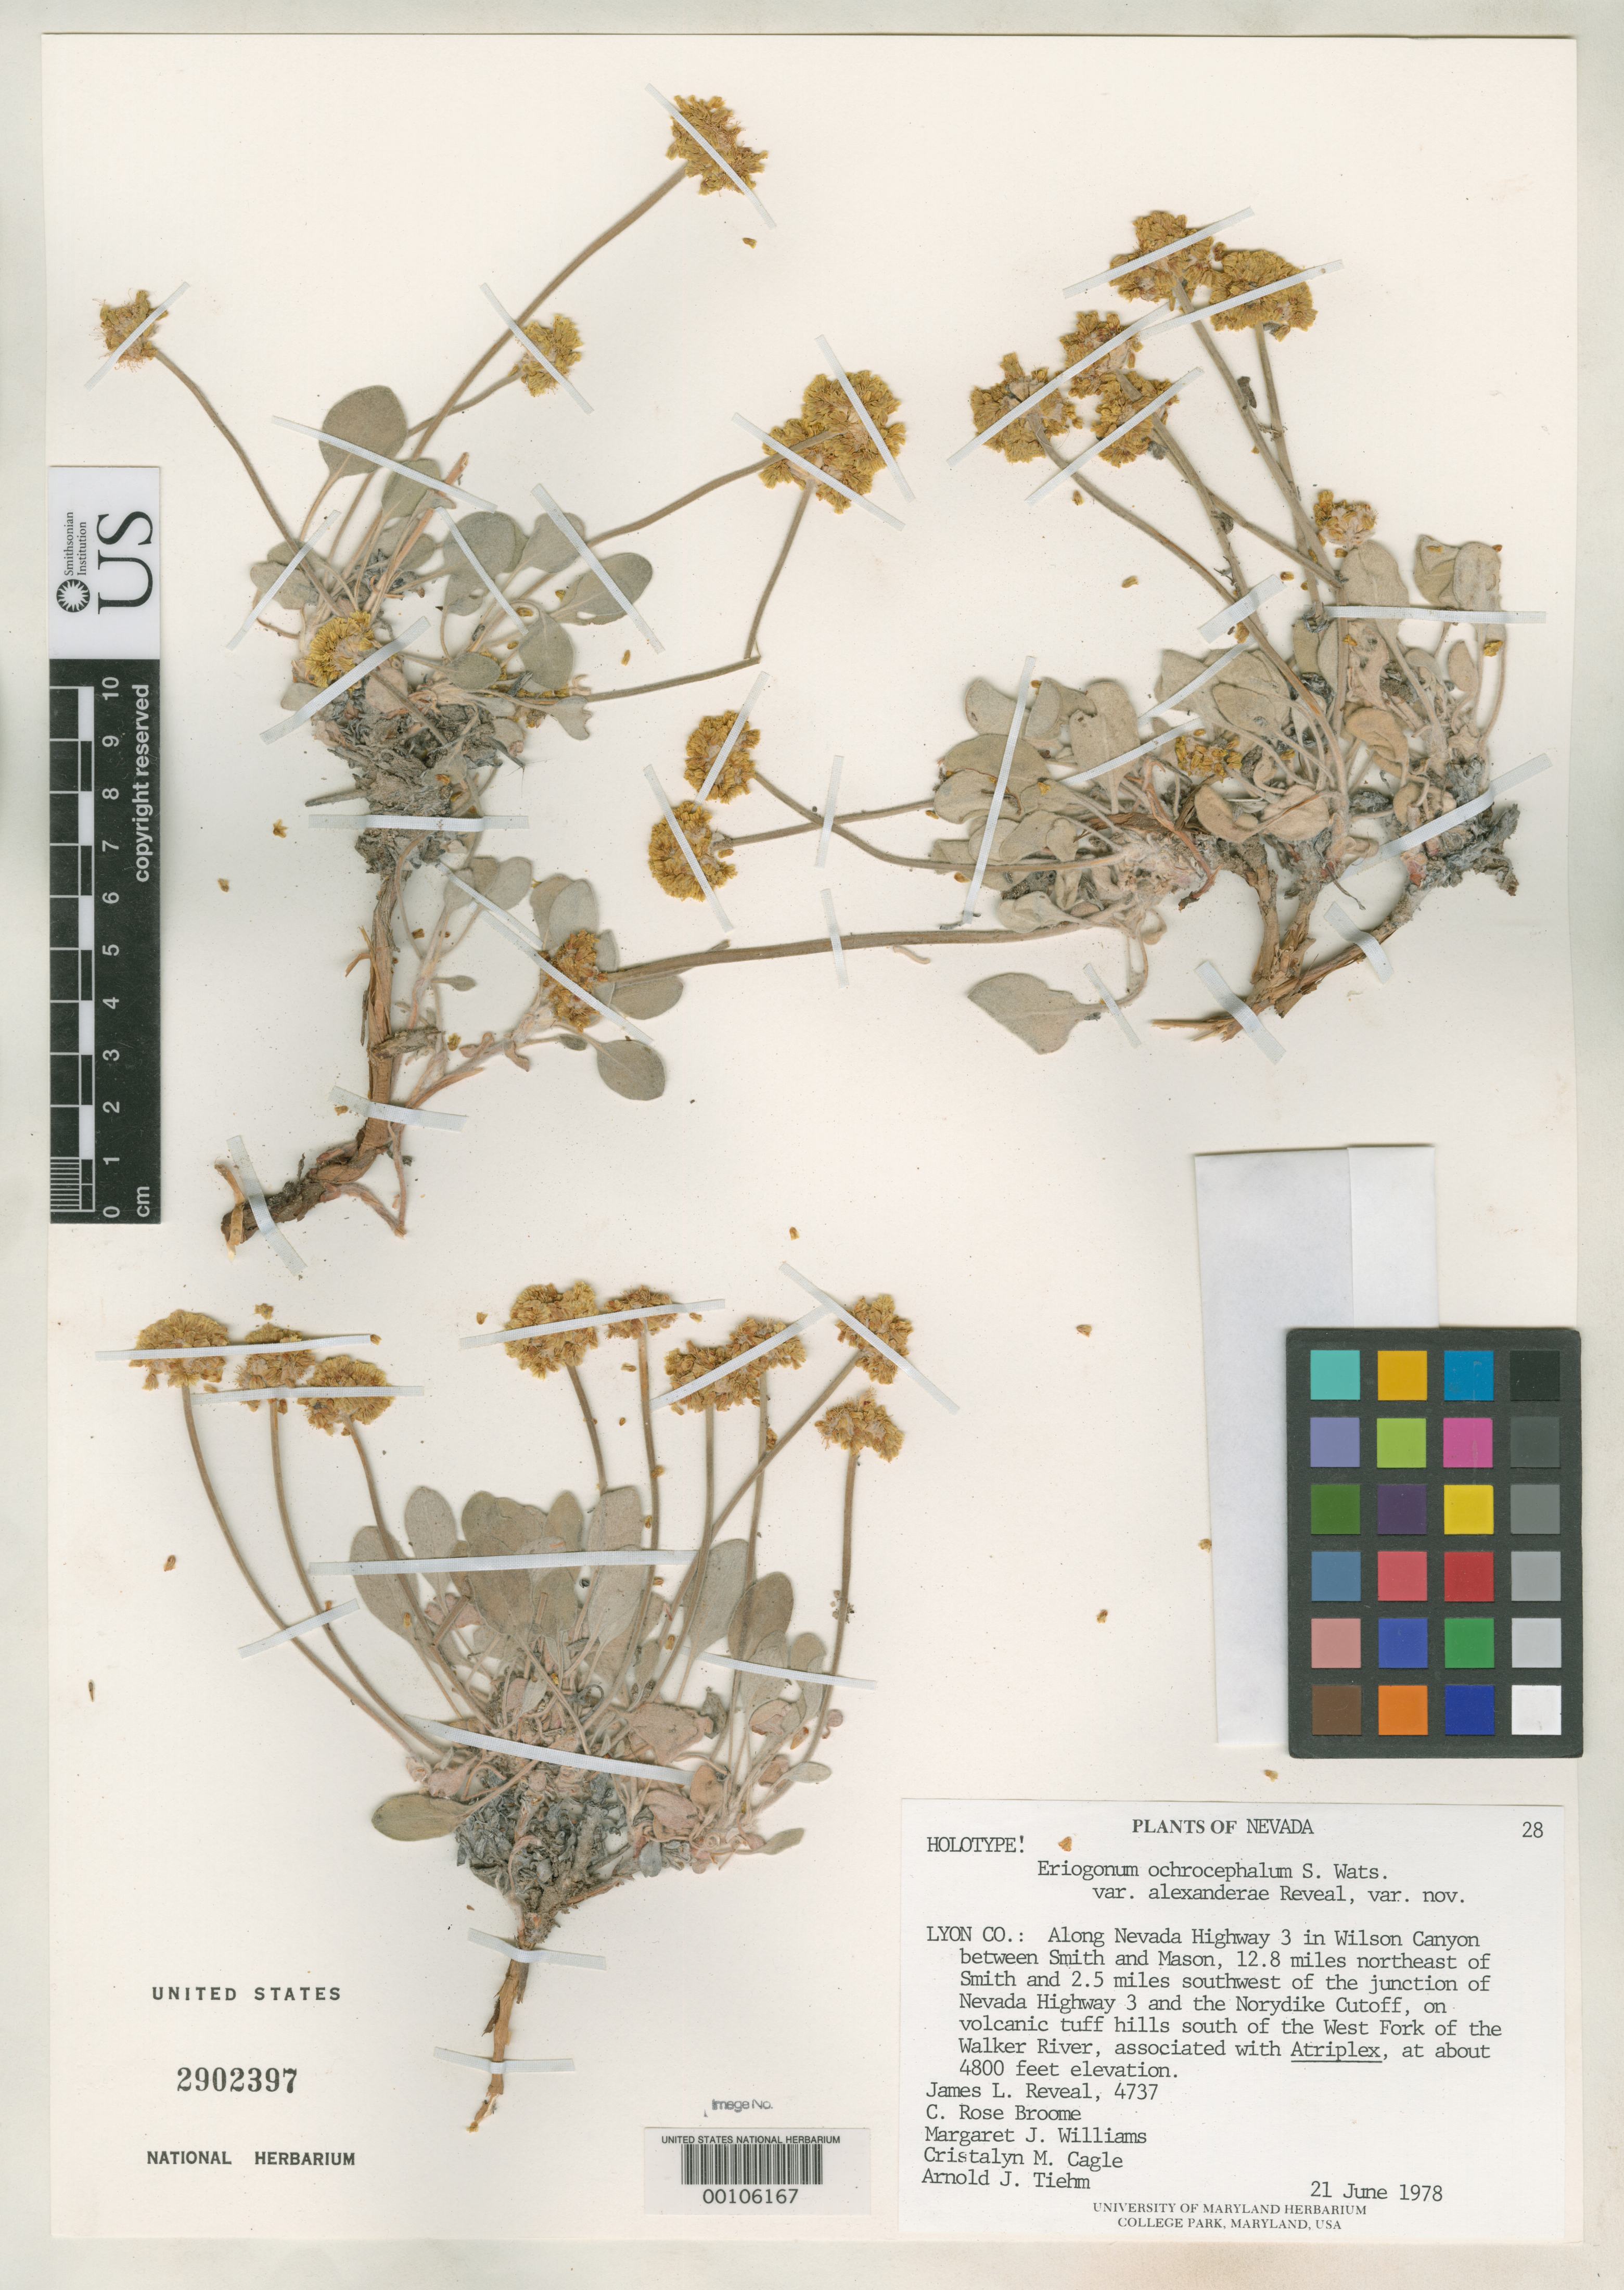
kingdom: Plantae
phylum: Tracheophyta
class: Magnoliopsida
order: Caryophyllales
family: Polygonaceae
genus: Eriogonum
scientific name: Eriogonum ochrocephalum var. alexanderae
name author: Reveal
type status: Holotype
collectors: J. L. Reveal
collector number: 4737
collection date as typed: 21 Jun 1978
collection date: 1978-06-21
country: United States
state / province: Nevada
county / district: Lyon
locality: Along Nev. Hwy. 3 in Wilson Canyon, between Smith and Mason.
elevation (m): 1280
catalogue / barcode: US 2902937